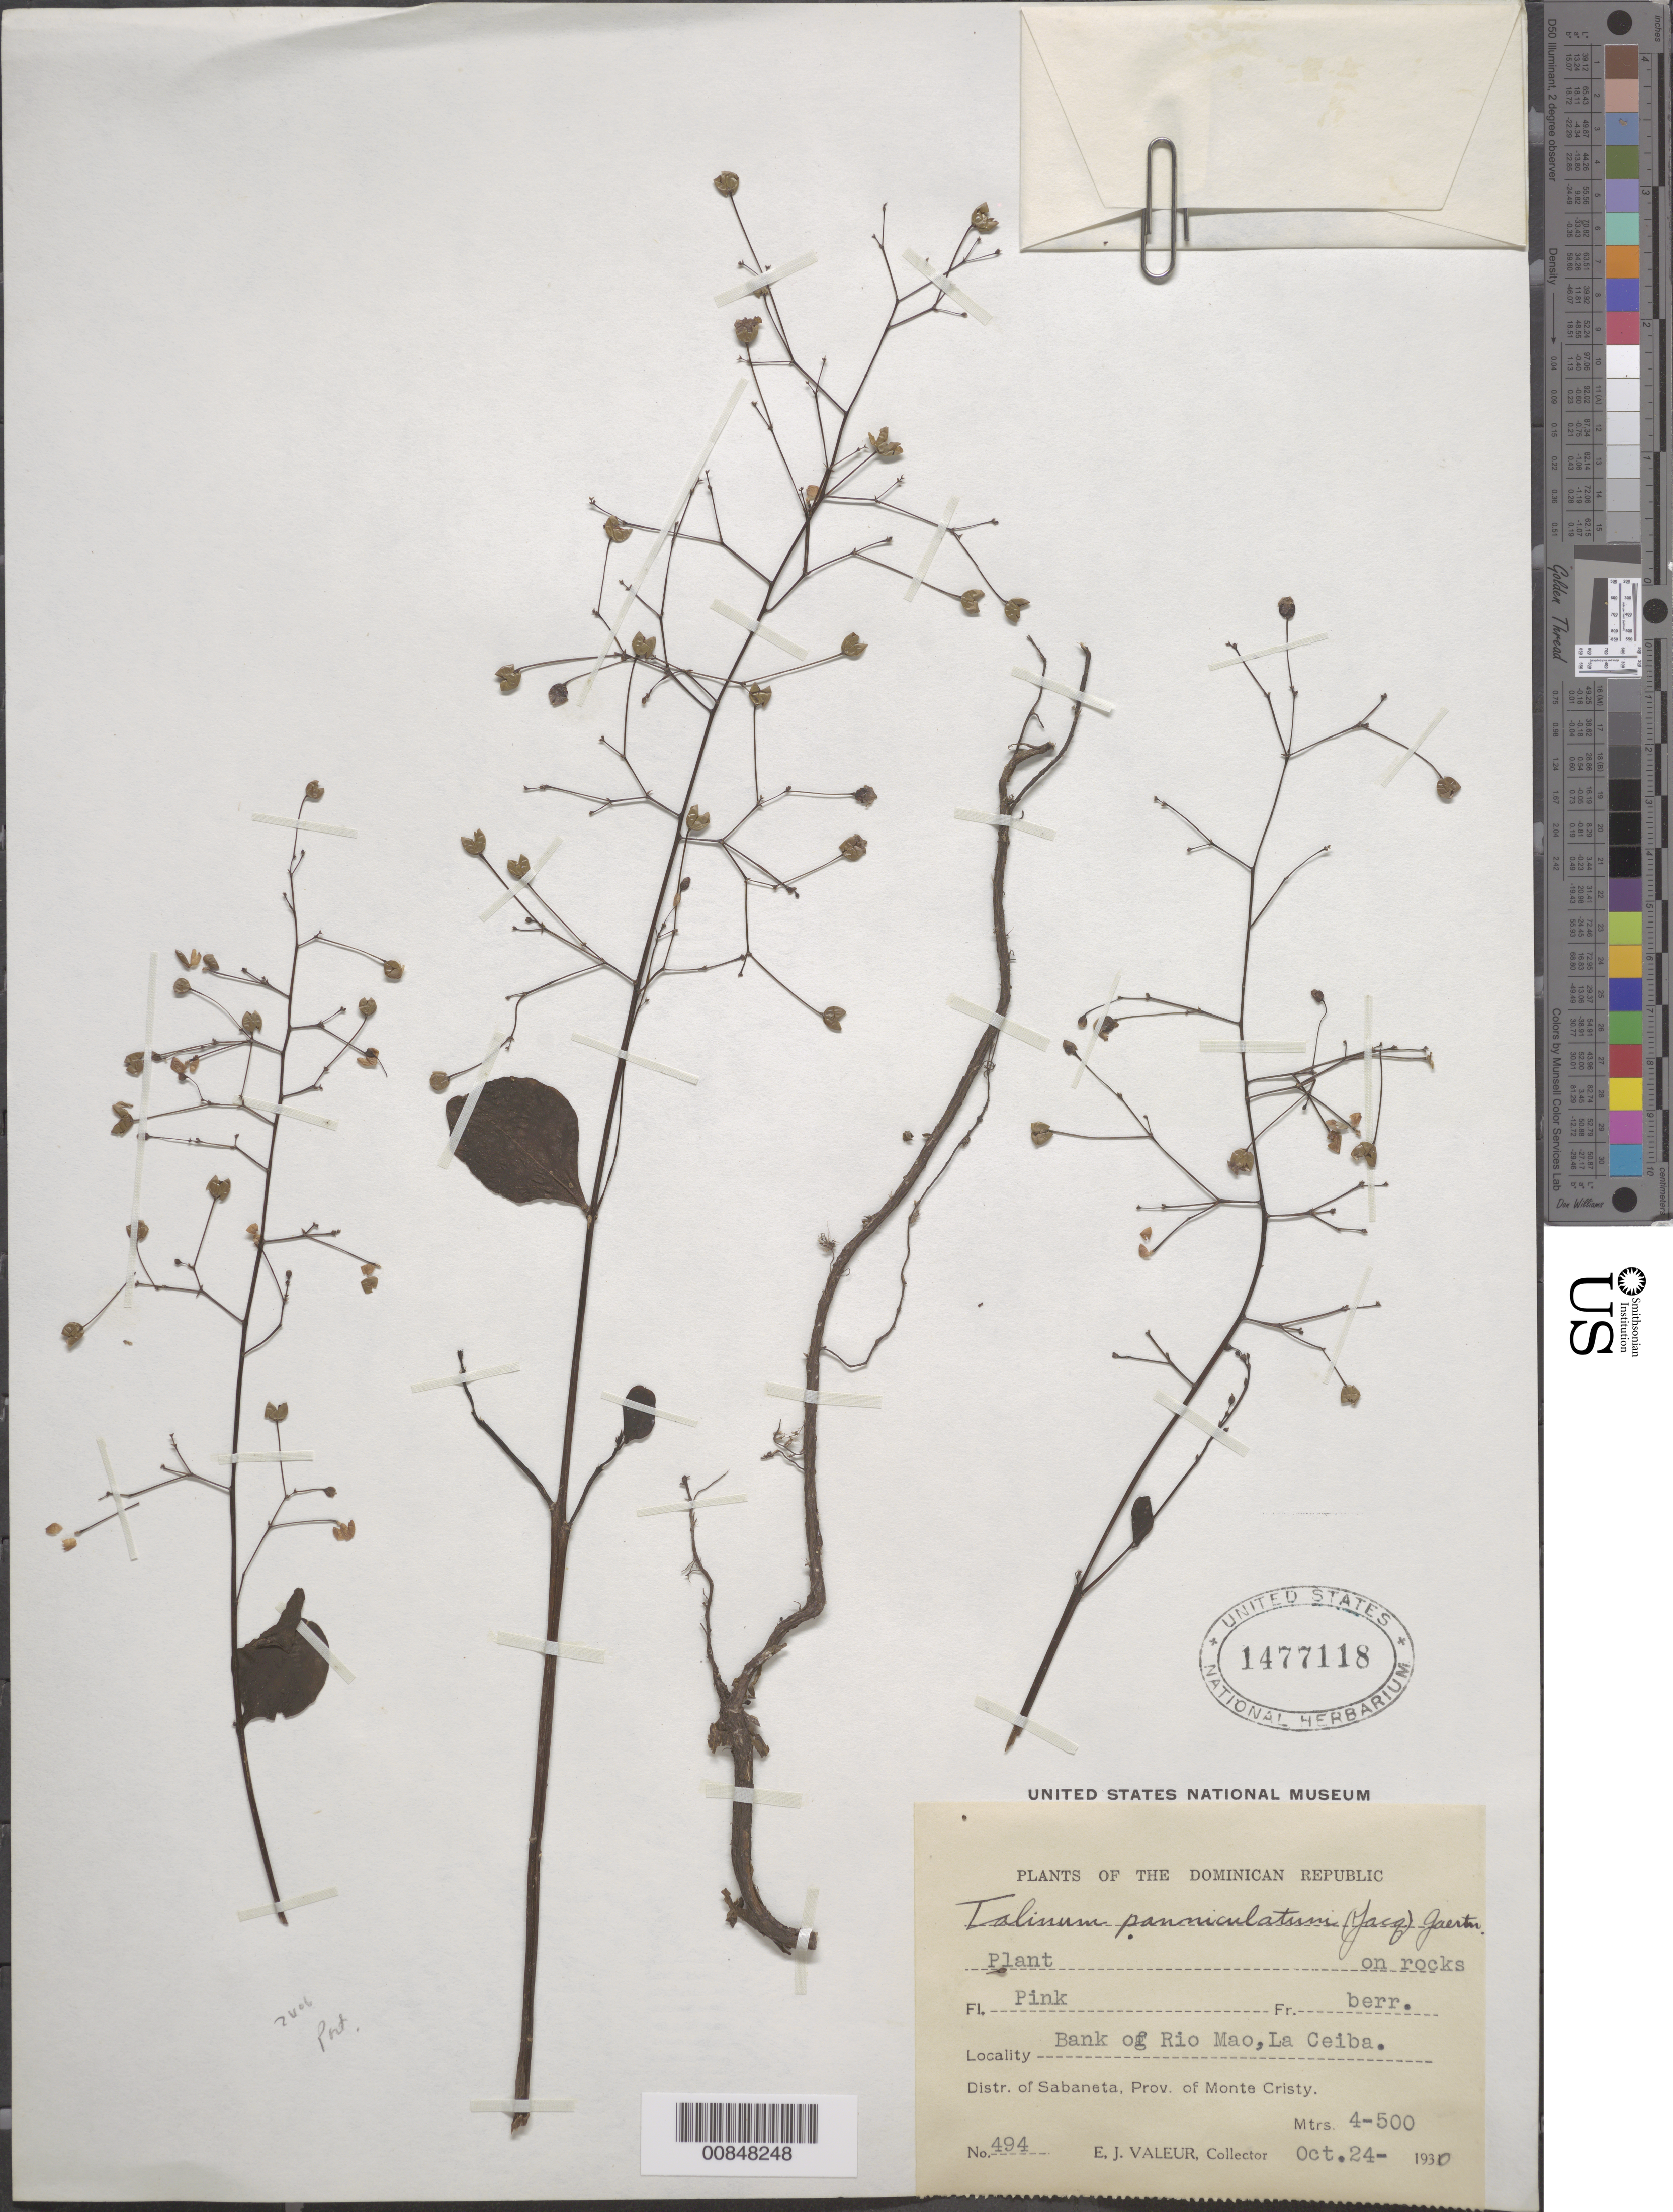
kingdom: Plantae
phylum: Tracheophyta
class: Magnoliopsida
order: Caryophyllales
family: Talinaceae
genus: Talinum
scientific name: Talinum paniculatum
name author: (Jacq.) Gaertn.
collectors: E. Valeur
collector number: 494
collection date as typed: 24 Oct 1930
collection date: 1930-10-24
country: Dominican Republic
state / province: Monte Cristi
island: Hispaniola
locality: Bank of Río Mao, La Ceiba. Distr. of Sabaneta.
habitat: Bank of river, on rocks.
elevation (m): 400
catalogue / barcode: US 1477118